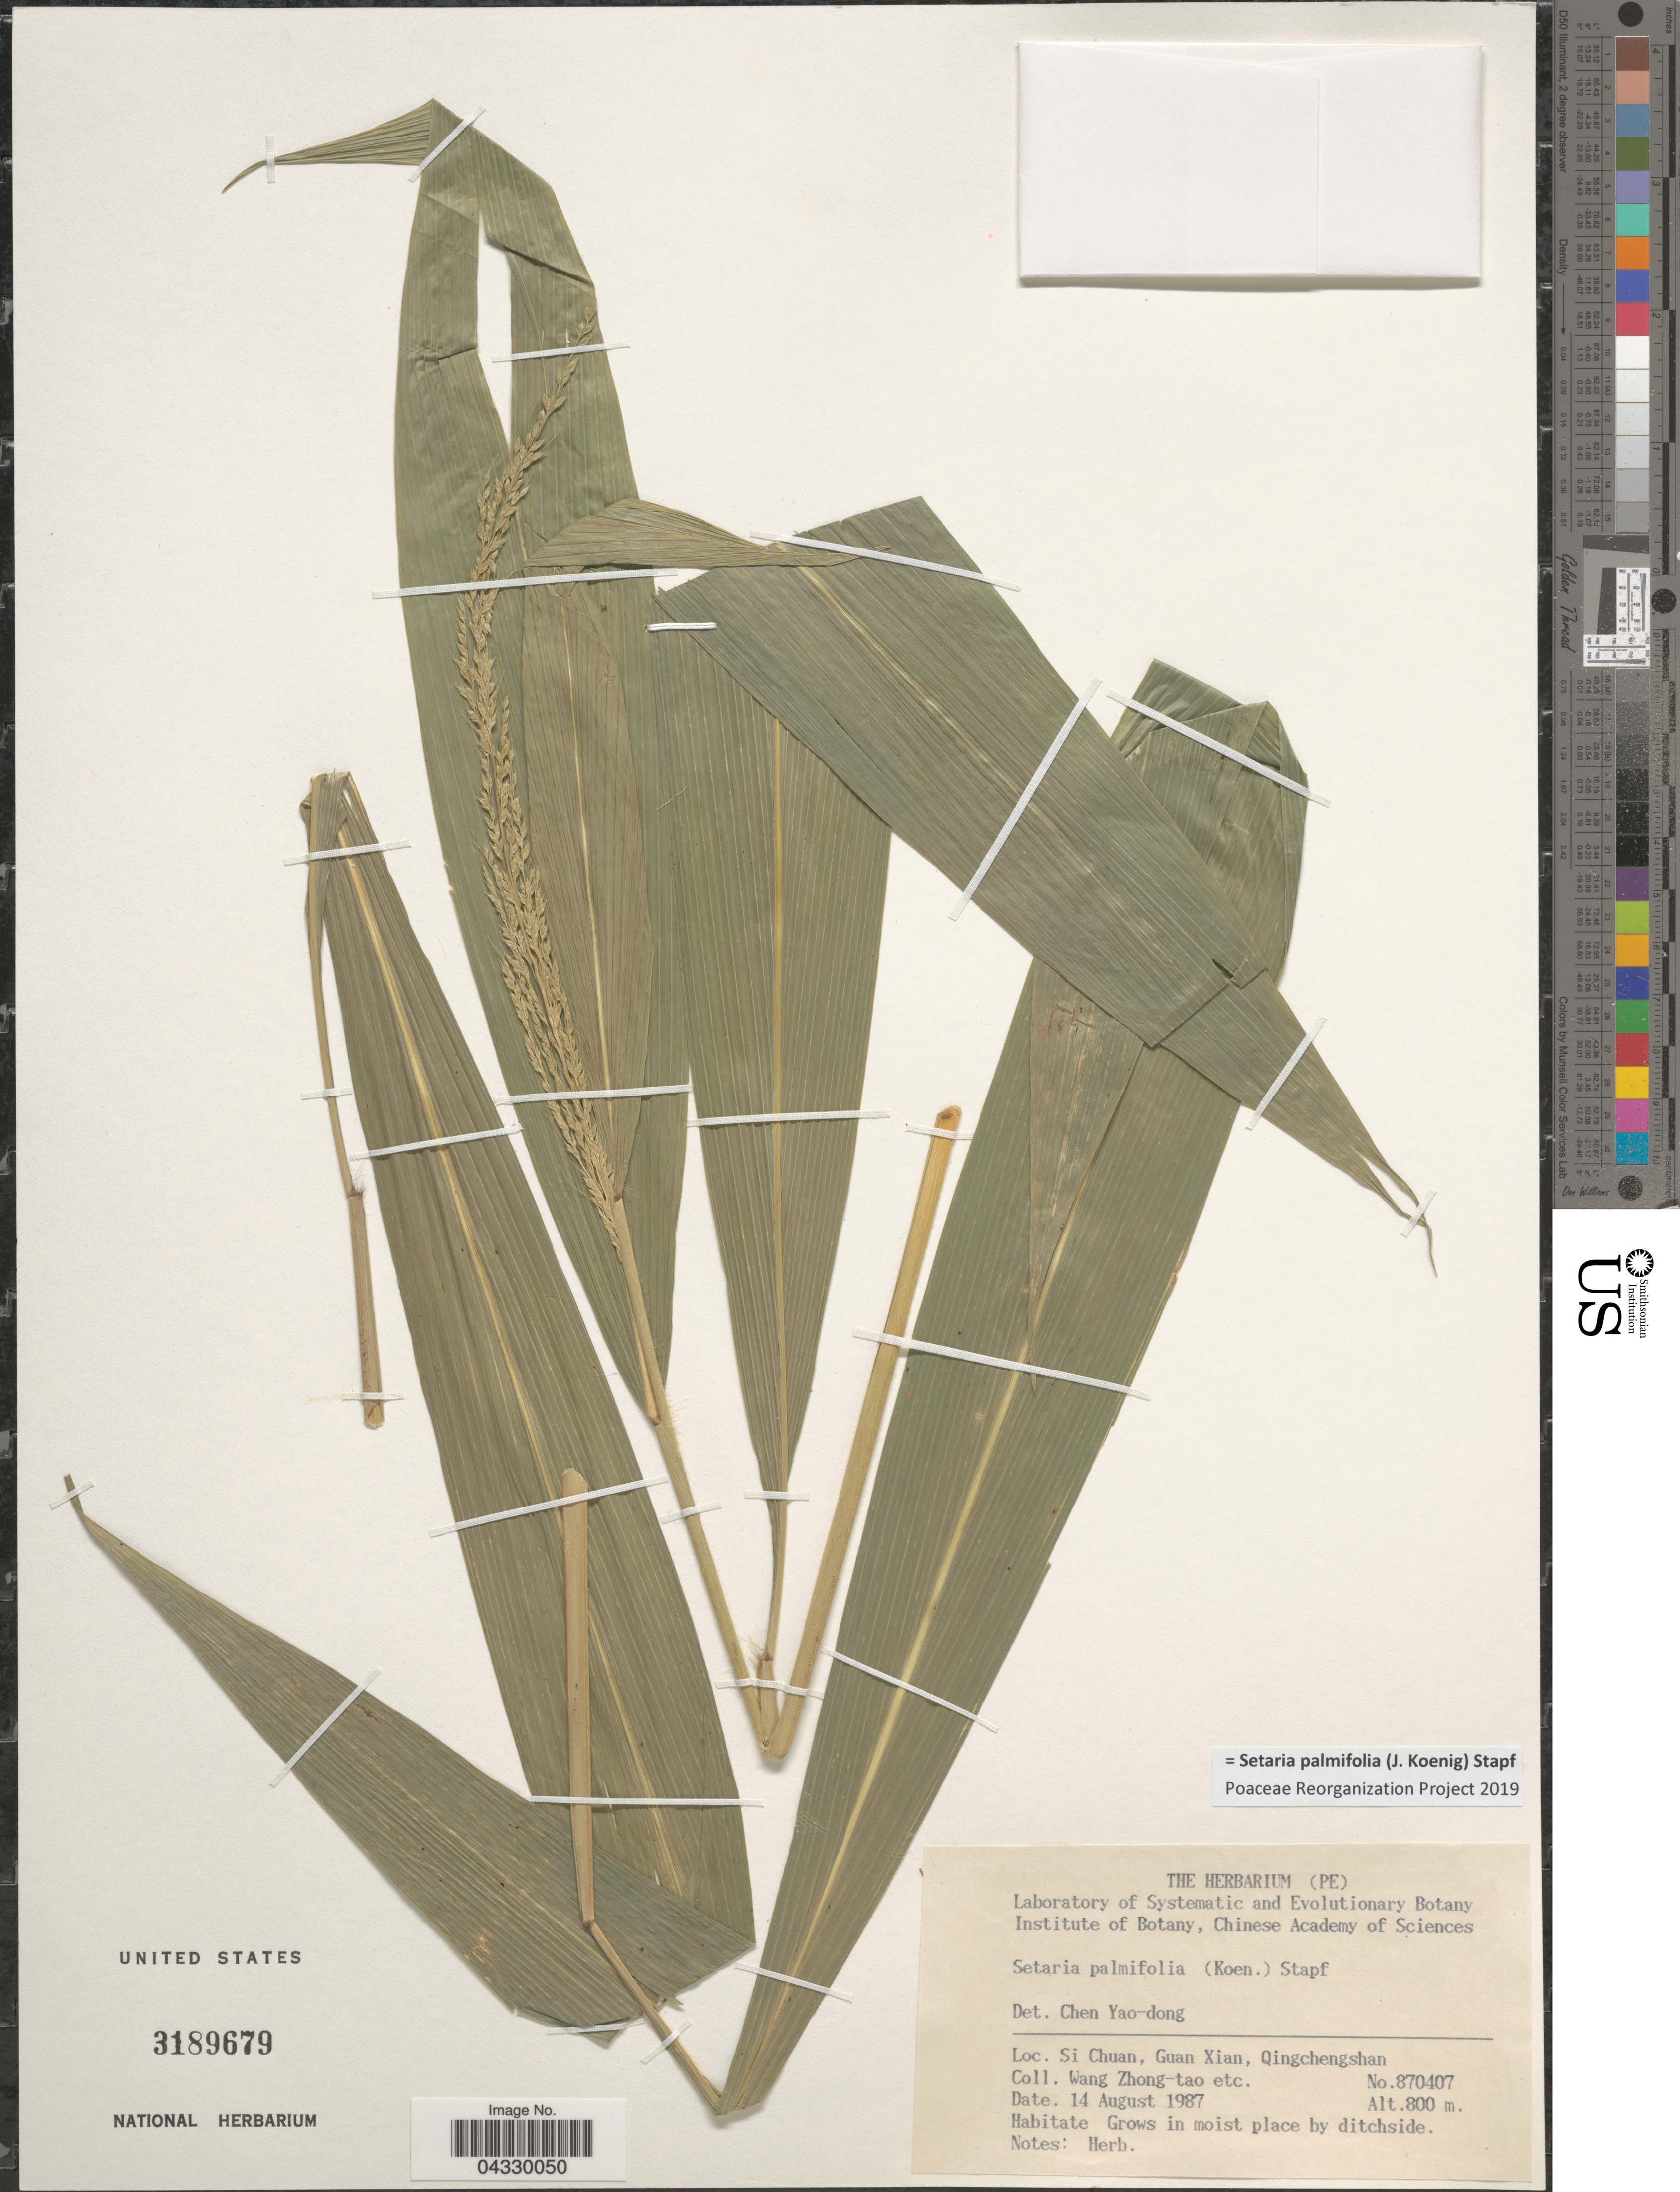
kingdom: Plantae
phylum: Tracheophyta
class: Liliopsida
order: Poales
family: Poaceae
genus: Setaria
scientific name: Setaria palmifolia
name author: (J. Koenig) Stapf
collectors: W. Zhong-Tao & et al.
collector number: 870407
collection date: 1987-08-14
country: China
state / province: Sichuan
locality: Si Chuan, Guan Xian, Qingchengshan.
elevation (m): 800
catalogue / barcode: US 3189679